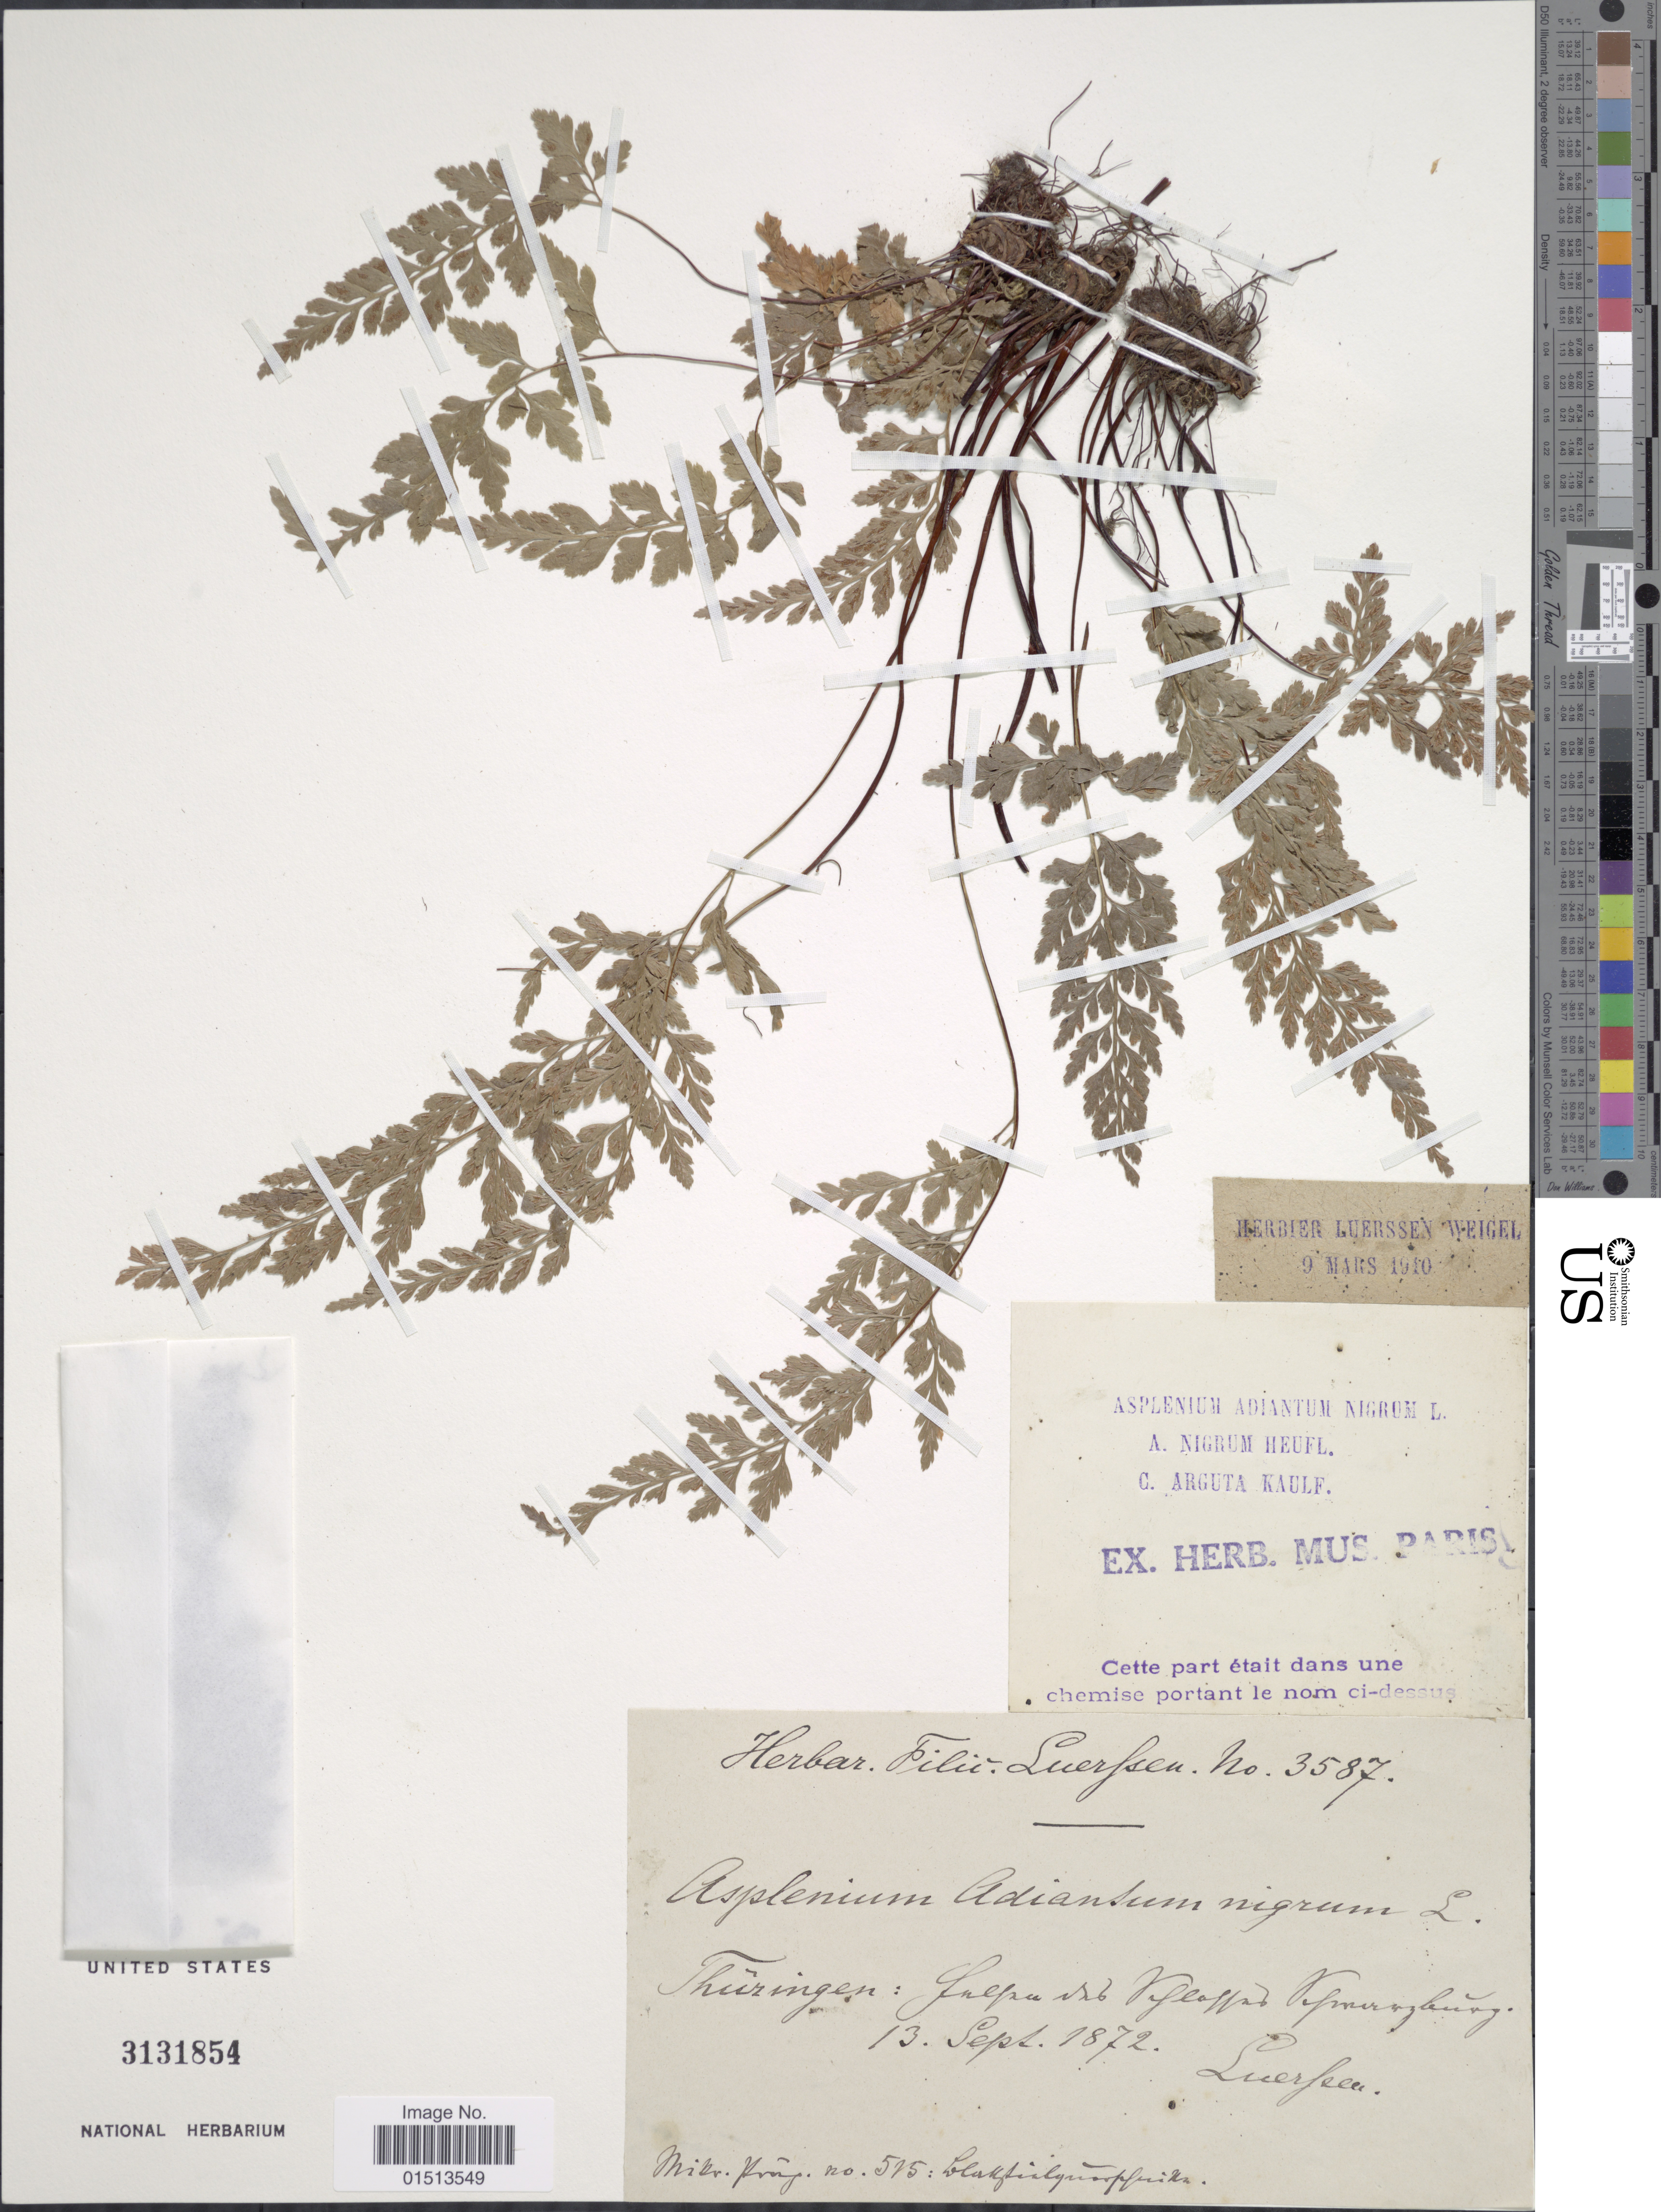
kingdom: Plantae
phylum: Tracheophyta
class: Polypodiopsida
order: Polypodiales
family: Aspleniaceae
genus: Asplenium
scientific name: Asplenium adiantum-nigrum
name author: L.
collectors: Luerssen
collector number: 515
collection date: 1872-09-13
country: Germany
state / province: Thuringia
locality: Guerpu vb Jyfloppad Jifmurburg. [interpreted]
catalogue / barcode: US 3131854